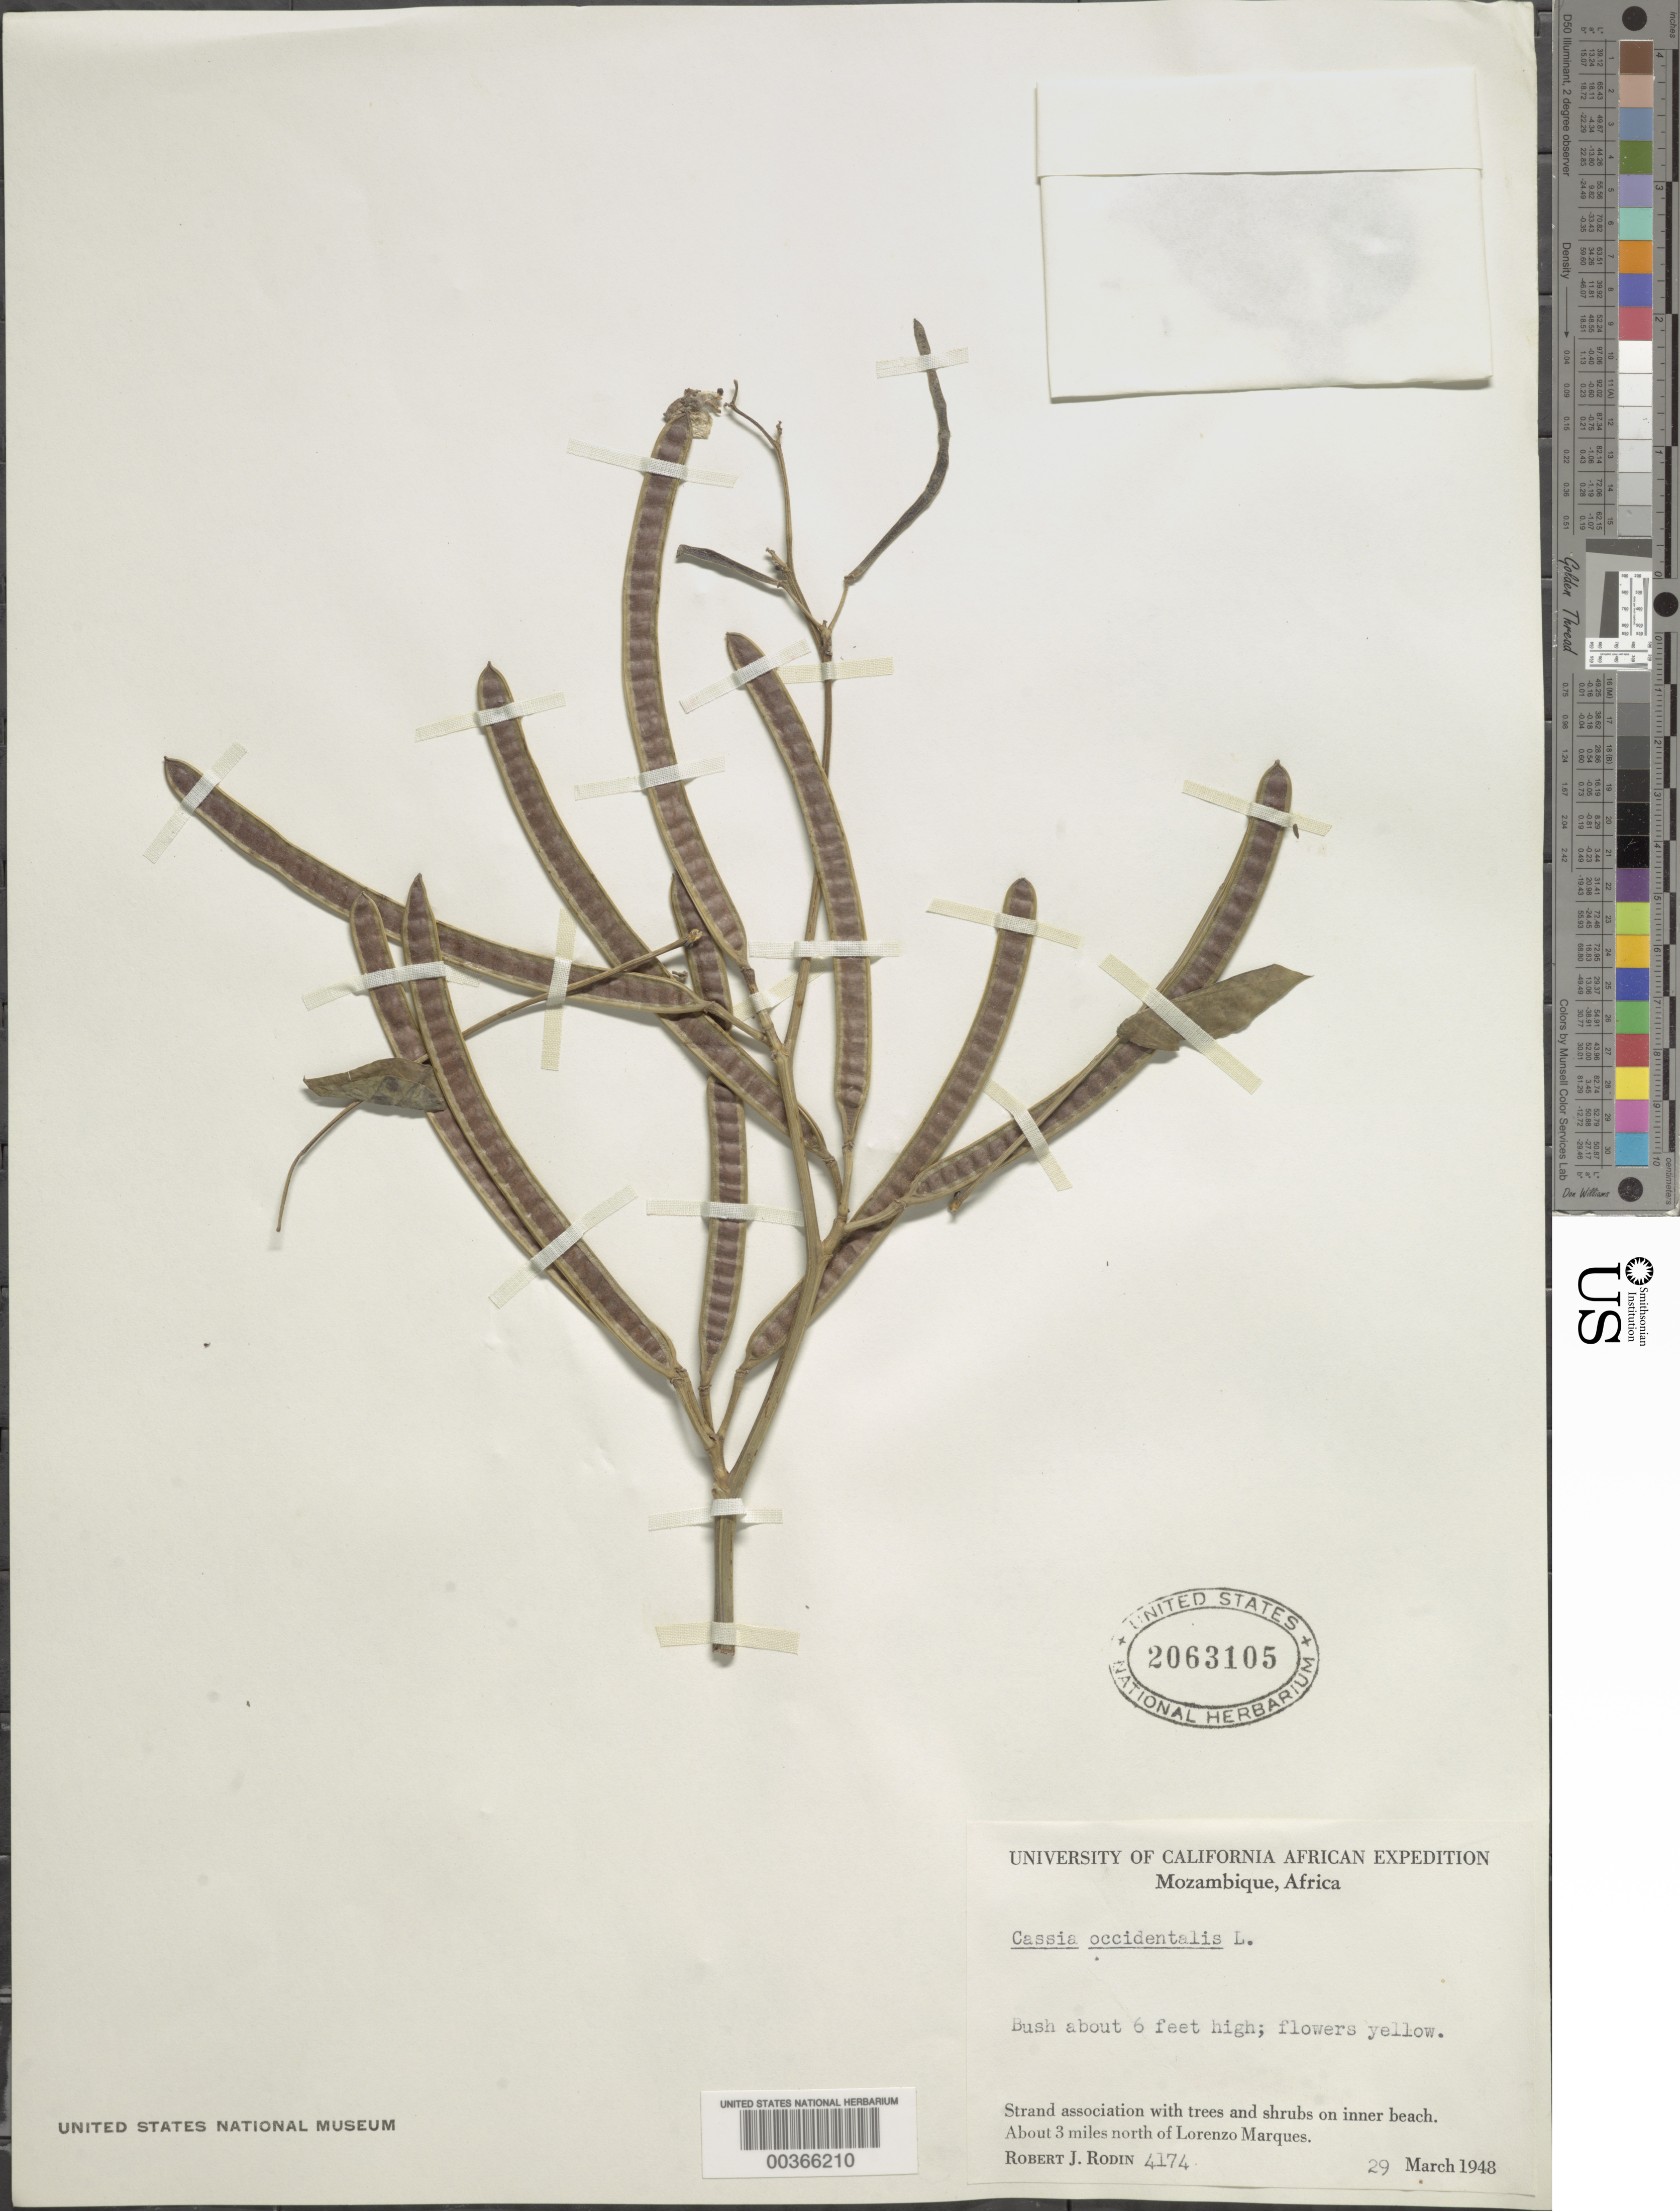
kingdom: Plantae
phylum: Tracheophyta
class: Magnoliopsida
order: Fabales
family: Fabaceae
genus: Senna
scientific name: Senna occidentalis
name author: (L.) Link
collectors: R. J. Rodin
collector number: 4175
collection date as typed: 29 Mar 1948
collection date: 1948-03-29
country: Mozambique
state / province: Maputo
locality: About 3 mi N of Lorenzo Marques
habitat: On inner beach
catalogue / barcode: US 2063105